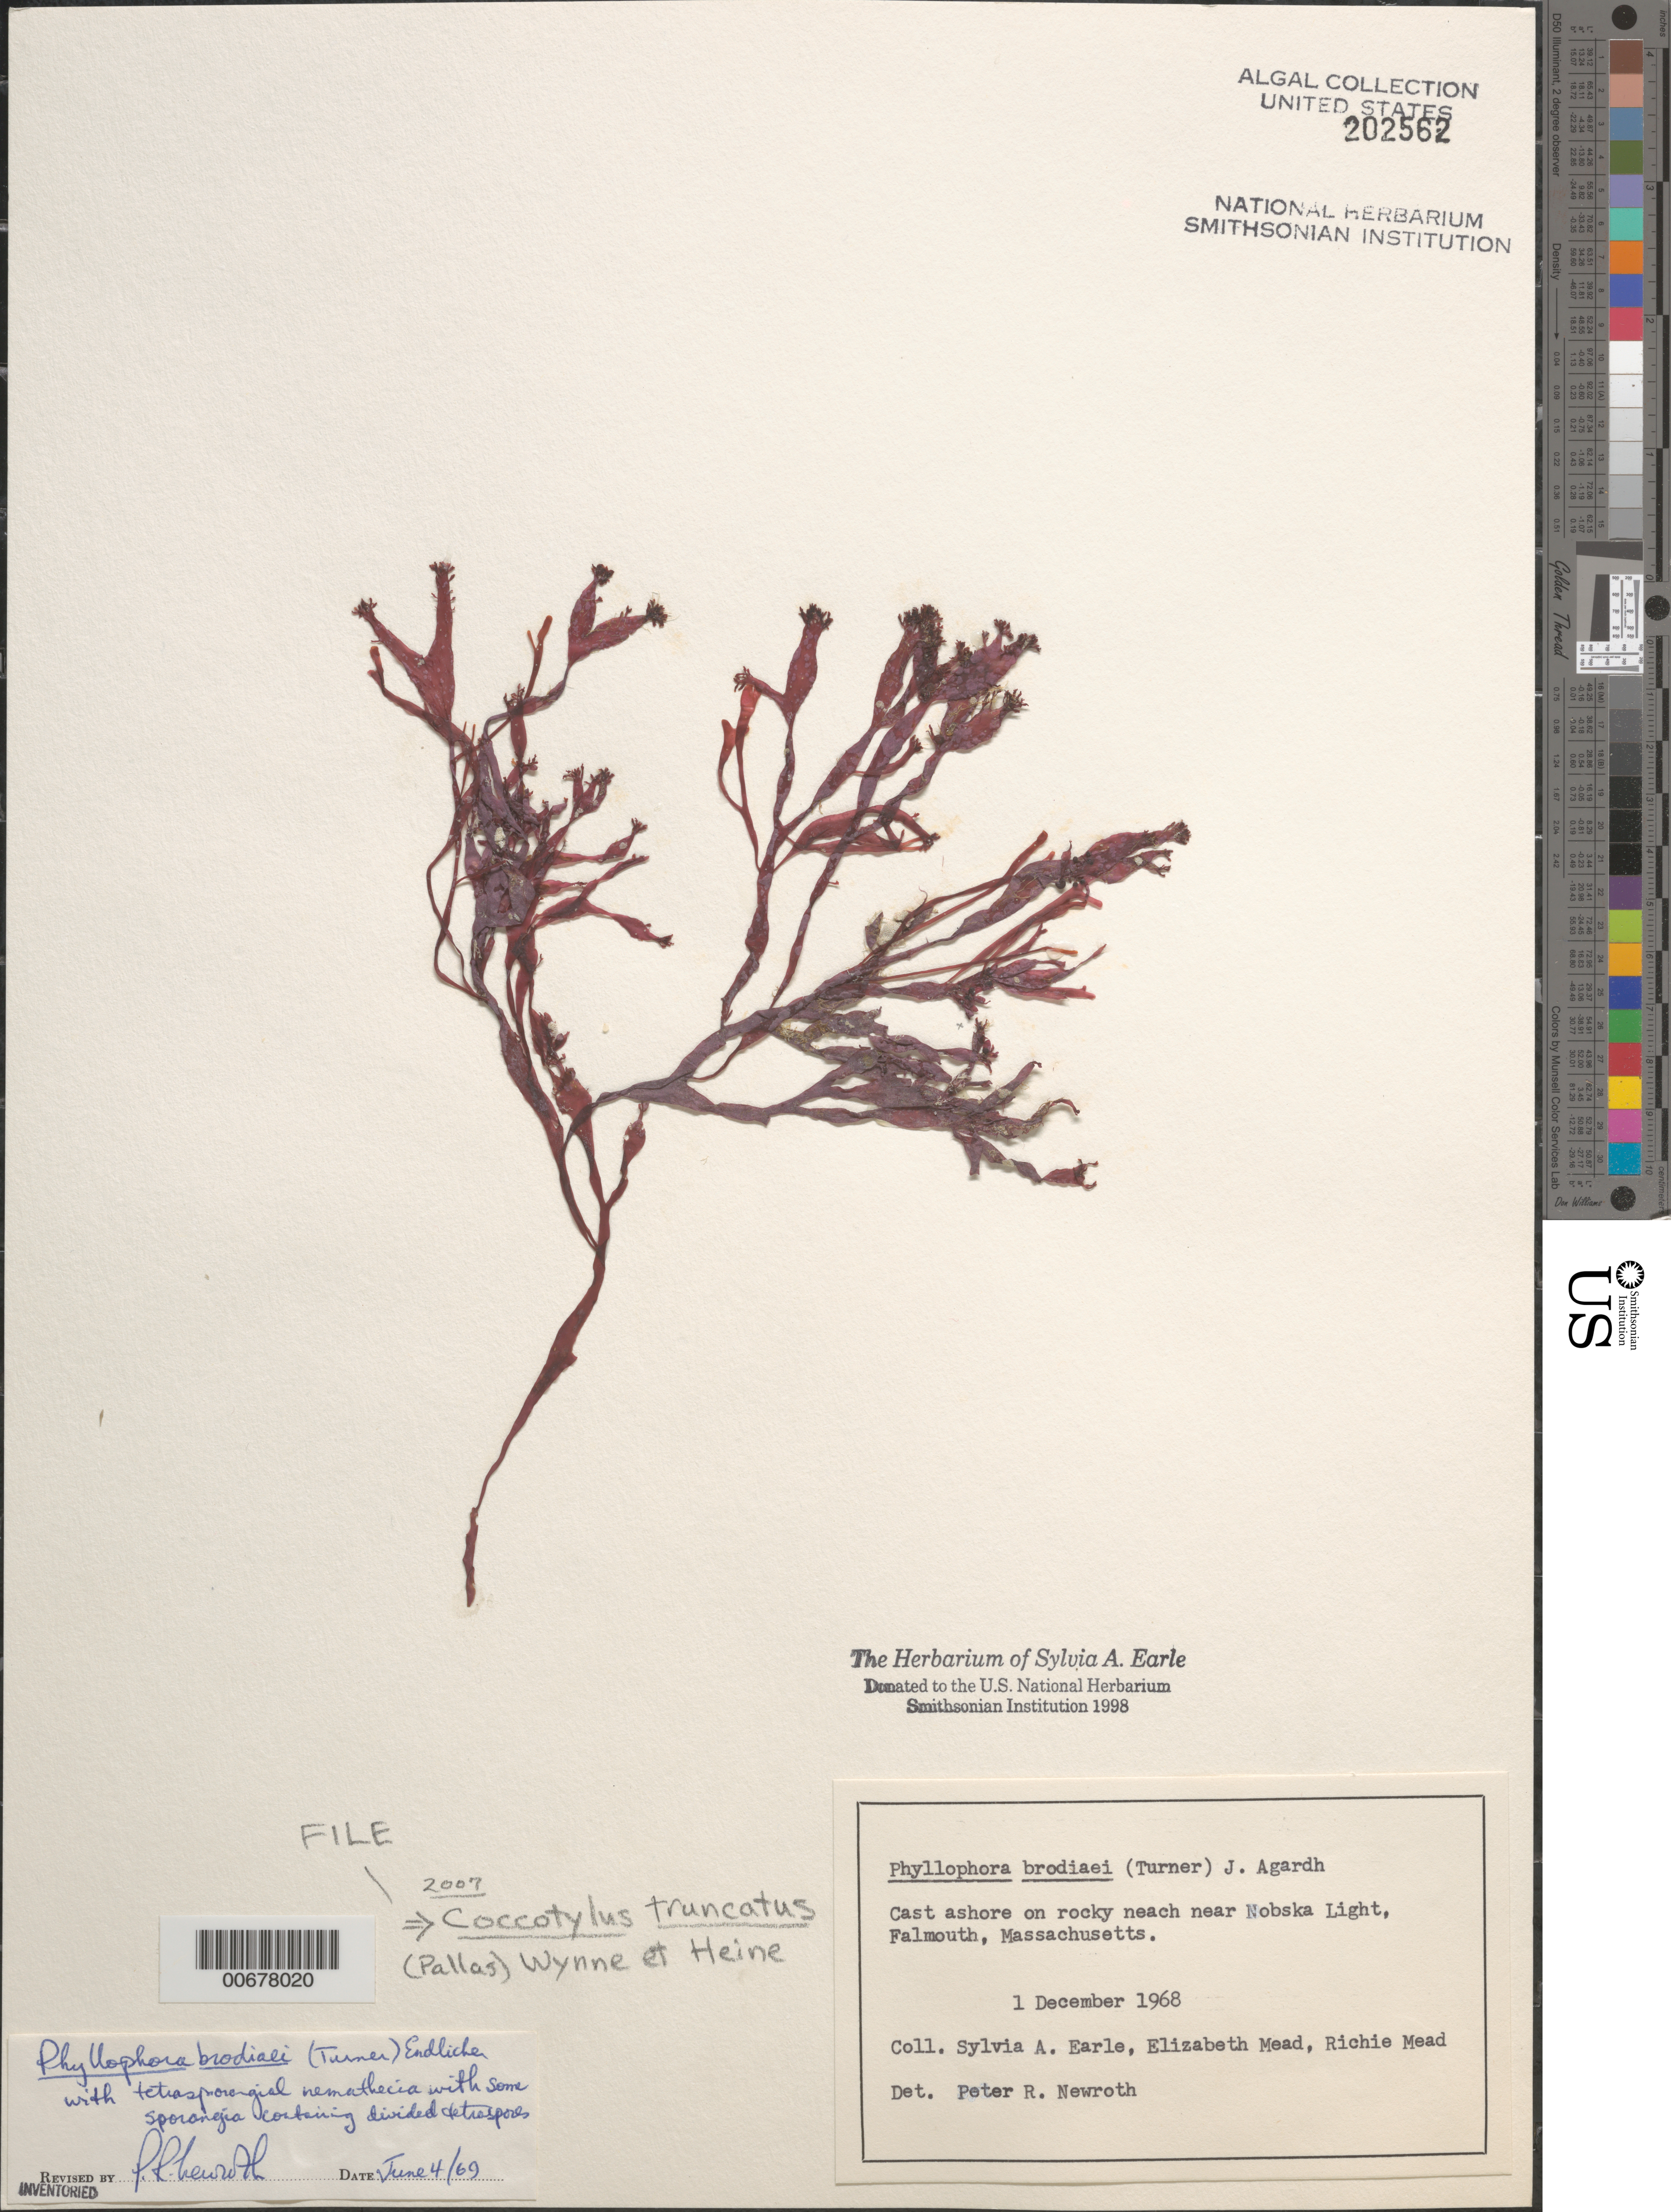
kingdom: Plantae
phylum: Rhodophyta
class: Florideophyceae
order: Gigartinales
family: Phyllophoraceae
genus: Coccotylus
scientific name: Coccotylus truncatus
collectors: S. A. Earle, E. Mead & R. Mead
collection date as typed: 01 Dec 1968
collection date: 1968-12-01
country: United States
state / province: Massachusetts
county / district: Barnstable County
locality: Falmouth, near Nobska Light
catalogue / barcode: US 202562